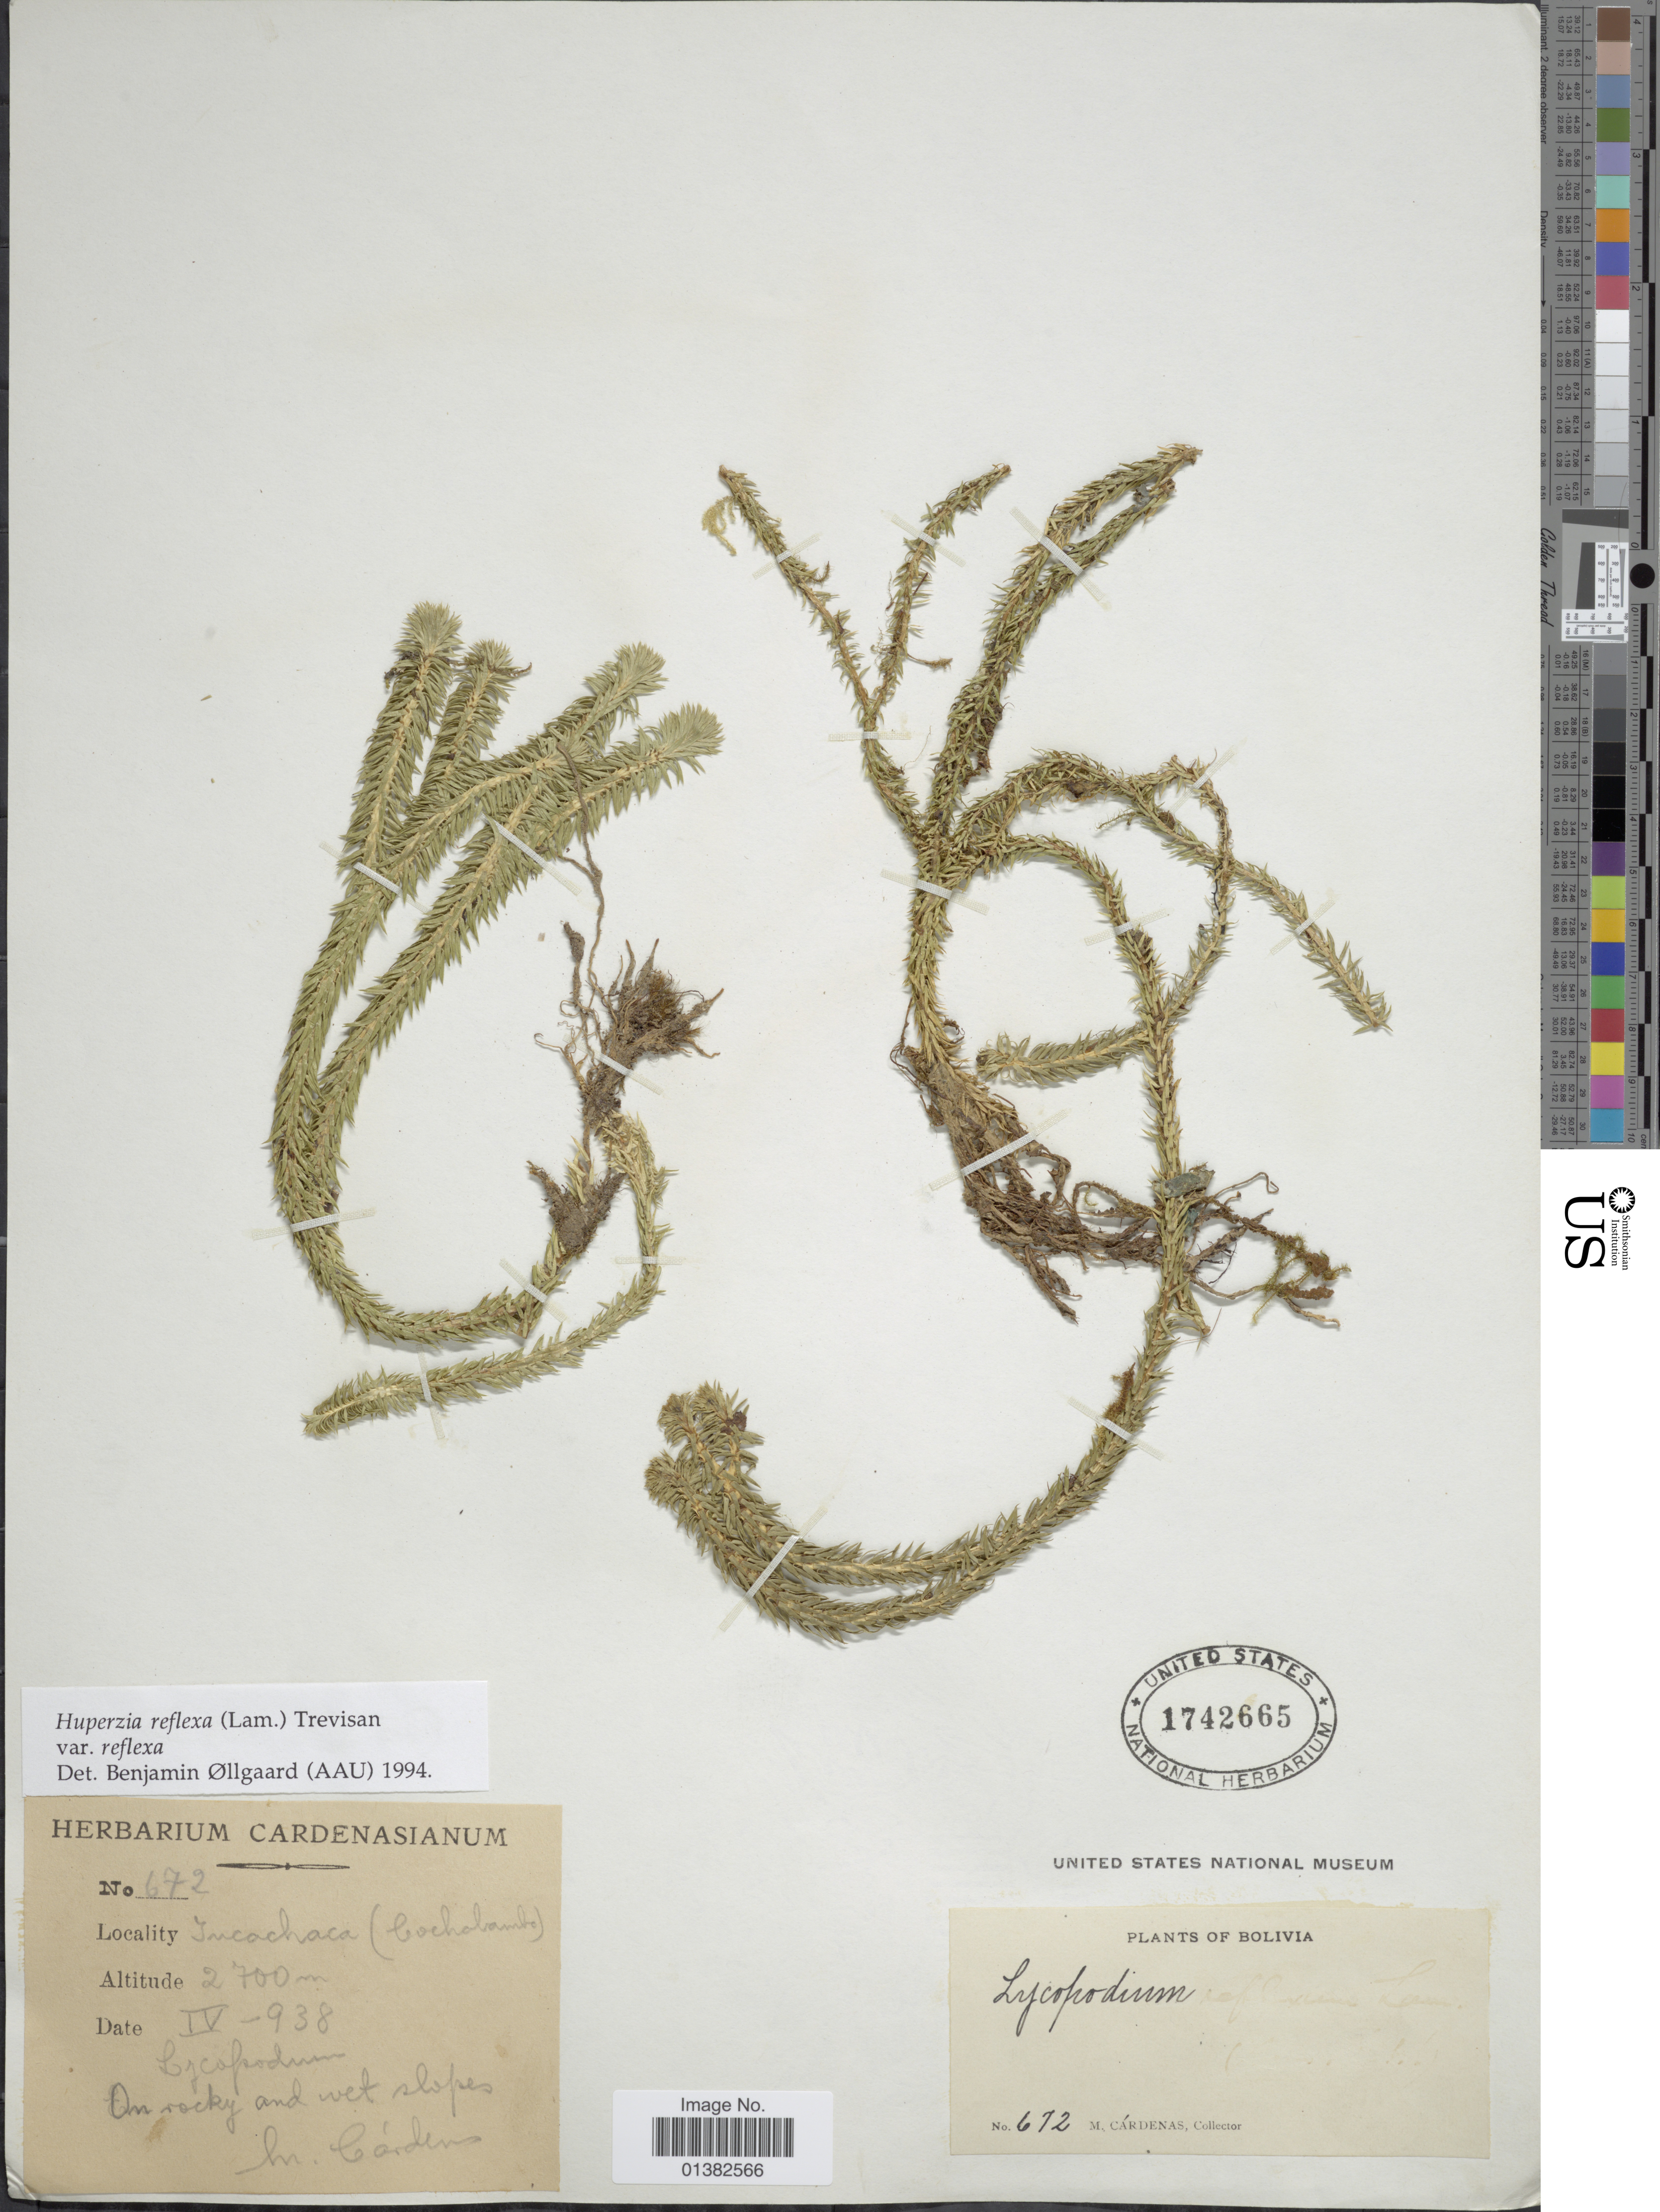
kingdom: Plantae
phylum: Tracheophyta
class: Lycopodiopsida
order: Lycopodiales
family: Lycopodiaceae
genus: Phlegmariurus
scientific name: Phlegmariurus reflexus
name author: (Lam.) B. Øllg.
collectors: M. Cárdenas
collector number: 672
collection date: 1938-04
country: Bolivia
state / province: Cochabamba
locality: Incachaca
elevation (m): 2700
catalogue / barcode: US 1742665